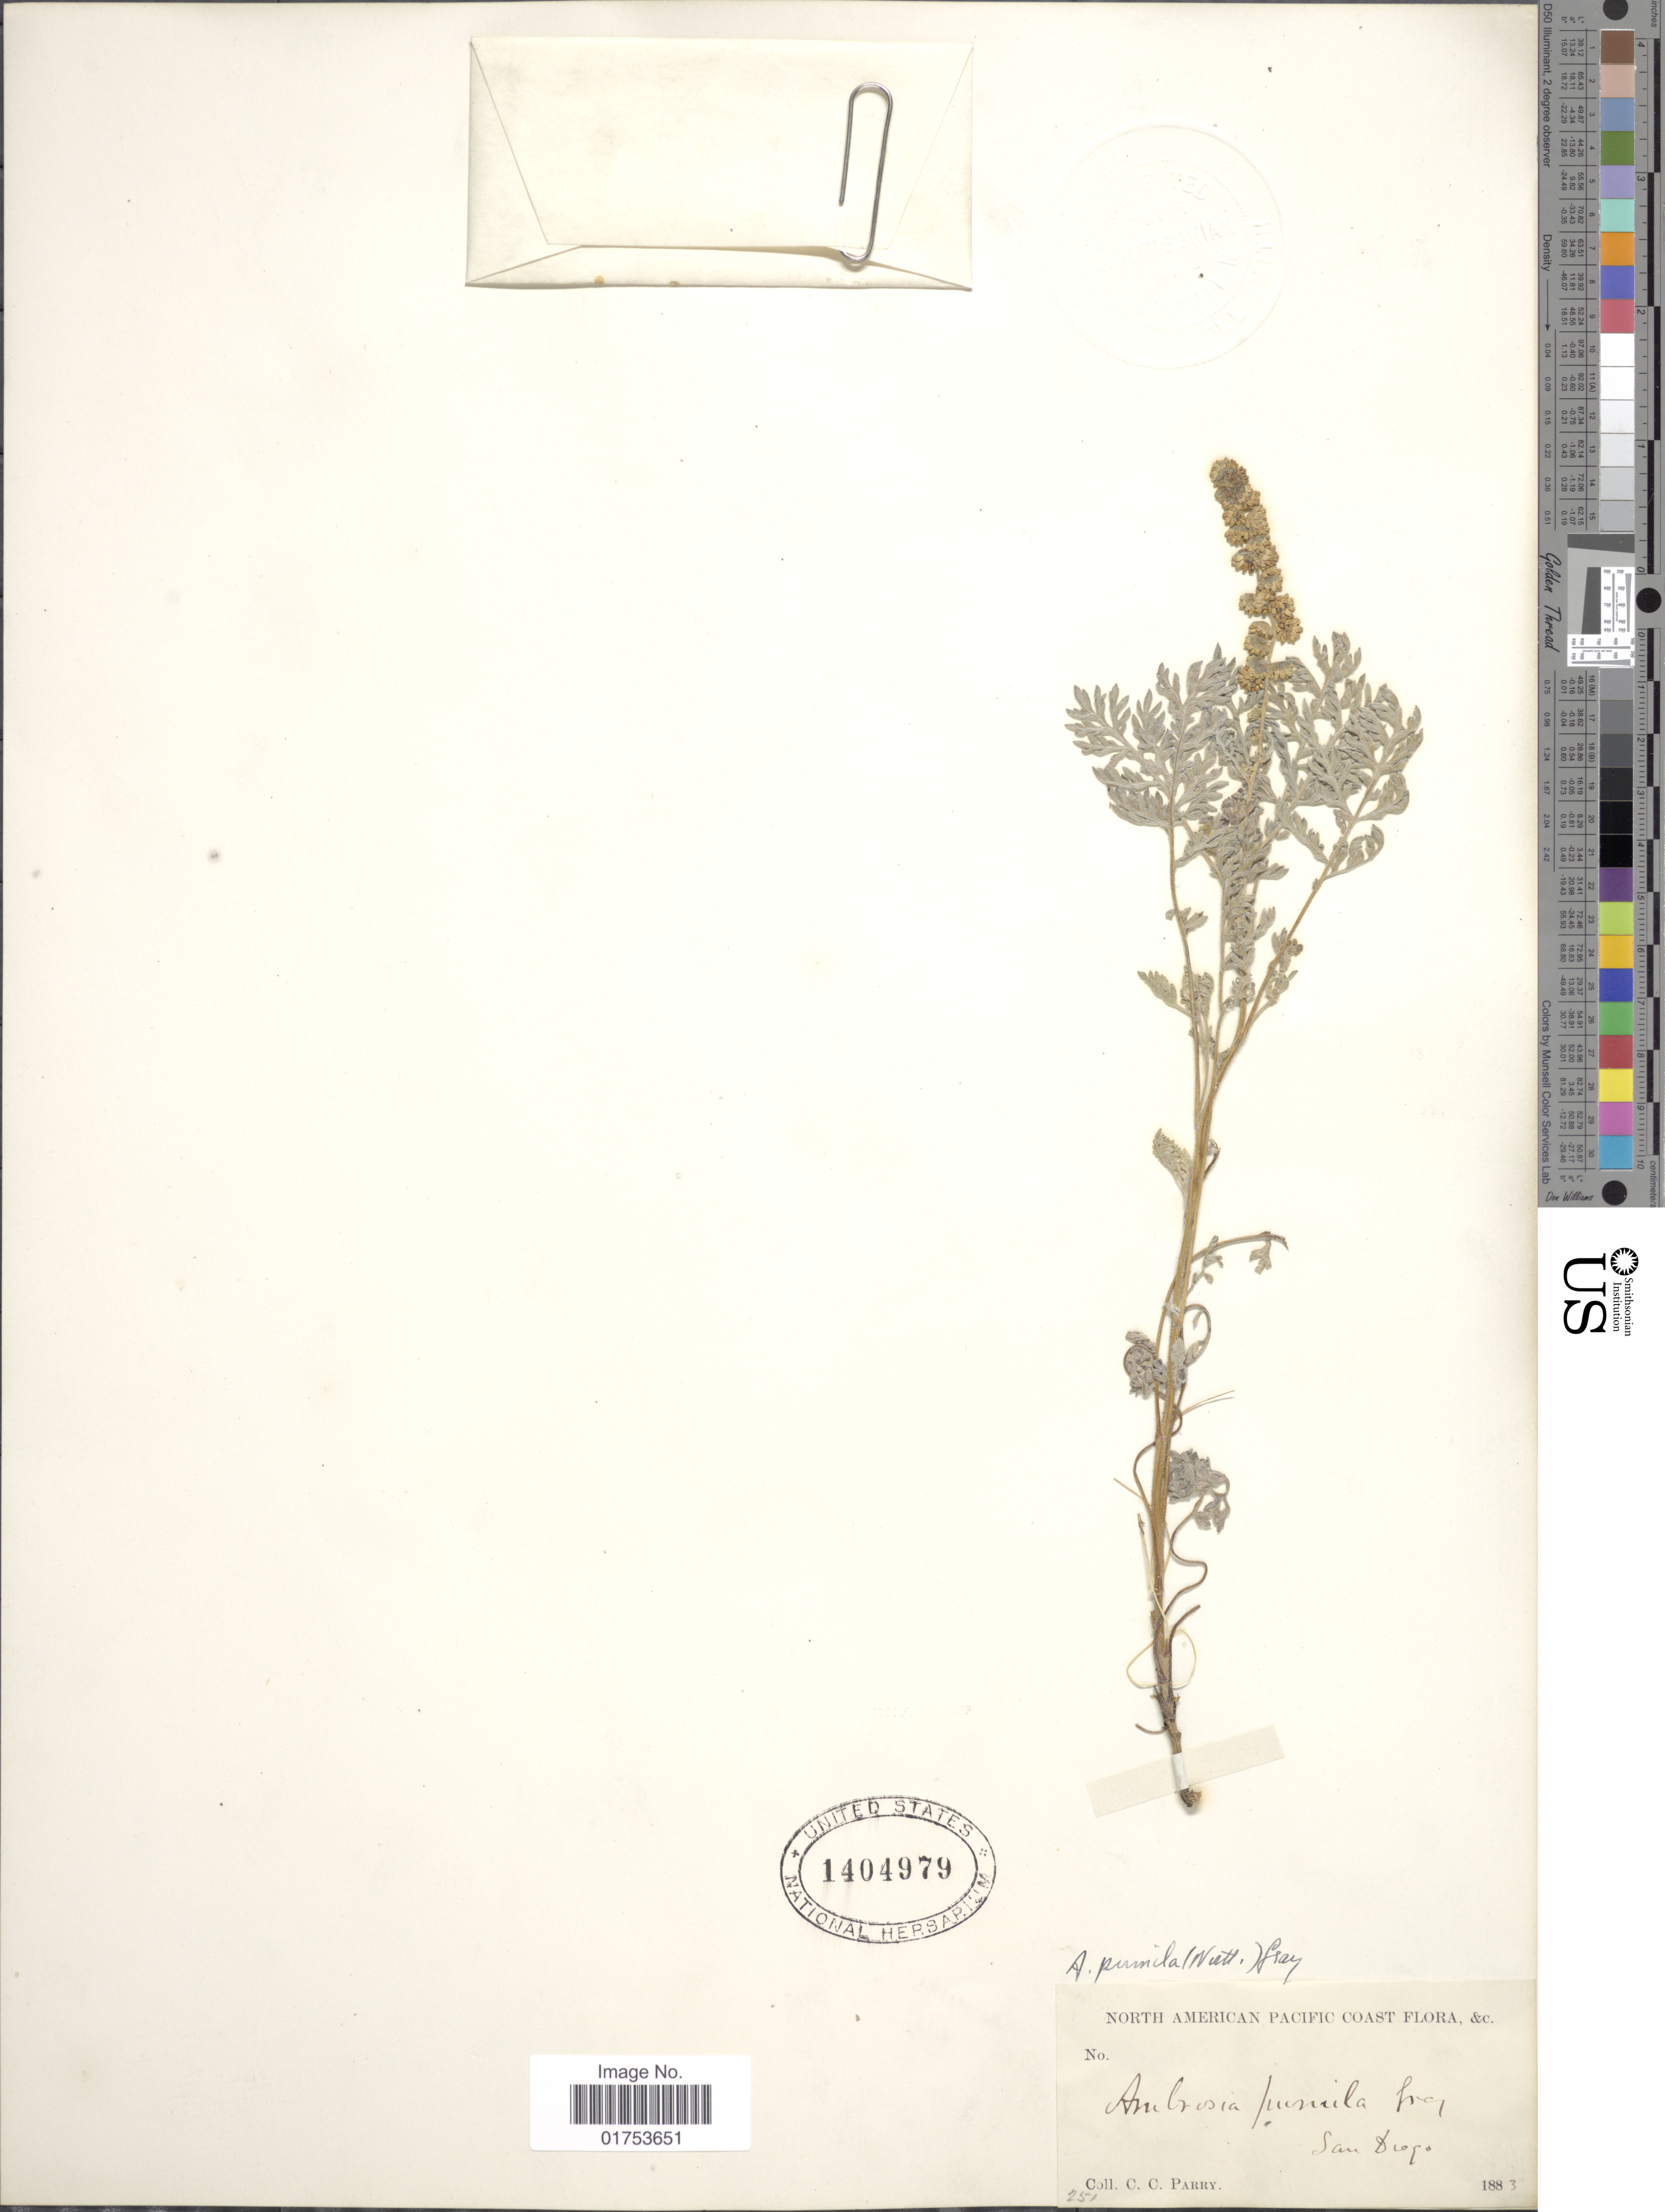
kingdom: Plantae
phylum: Tracheophyta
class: Magnoliopsida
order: Asterales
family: Asteraceae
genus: Ambrosia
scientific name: Ambrosia pumila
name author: Nutt.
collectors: C. C. Parry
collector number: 251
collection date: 1883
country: United States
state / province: California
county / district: San Diego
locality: North American Pacific Coast, San Diego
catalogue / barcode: US 1404979